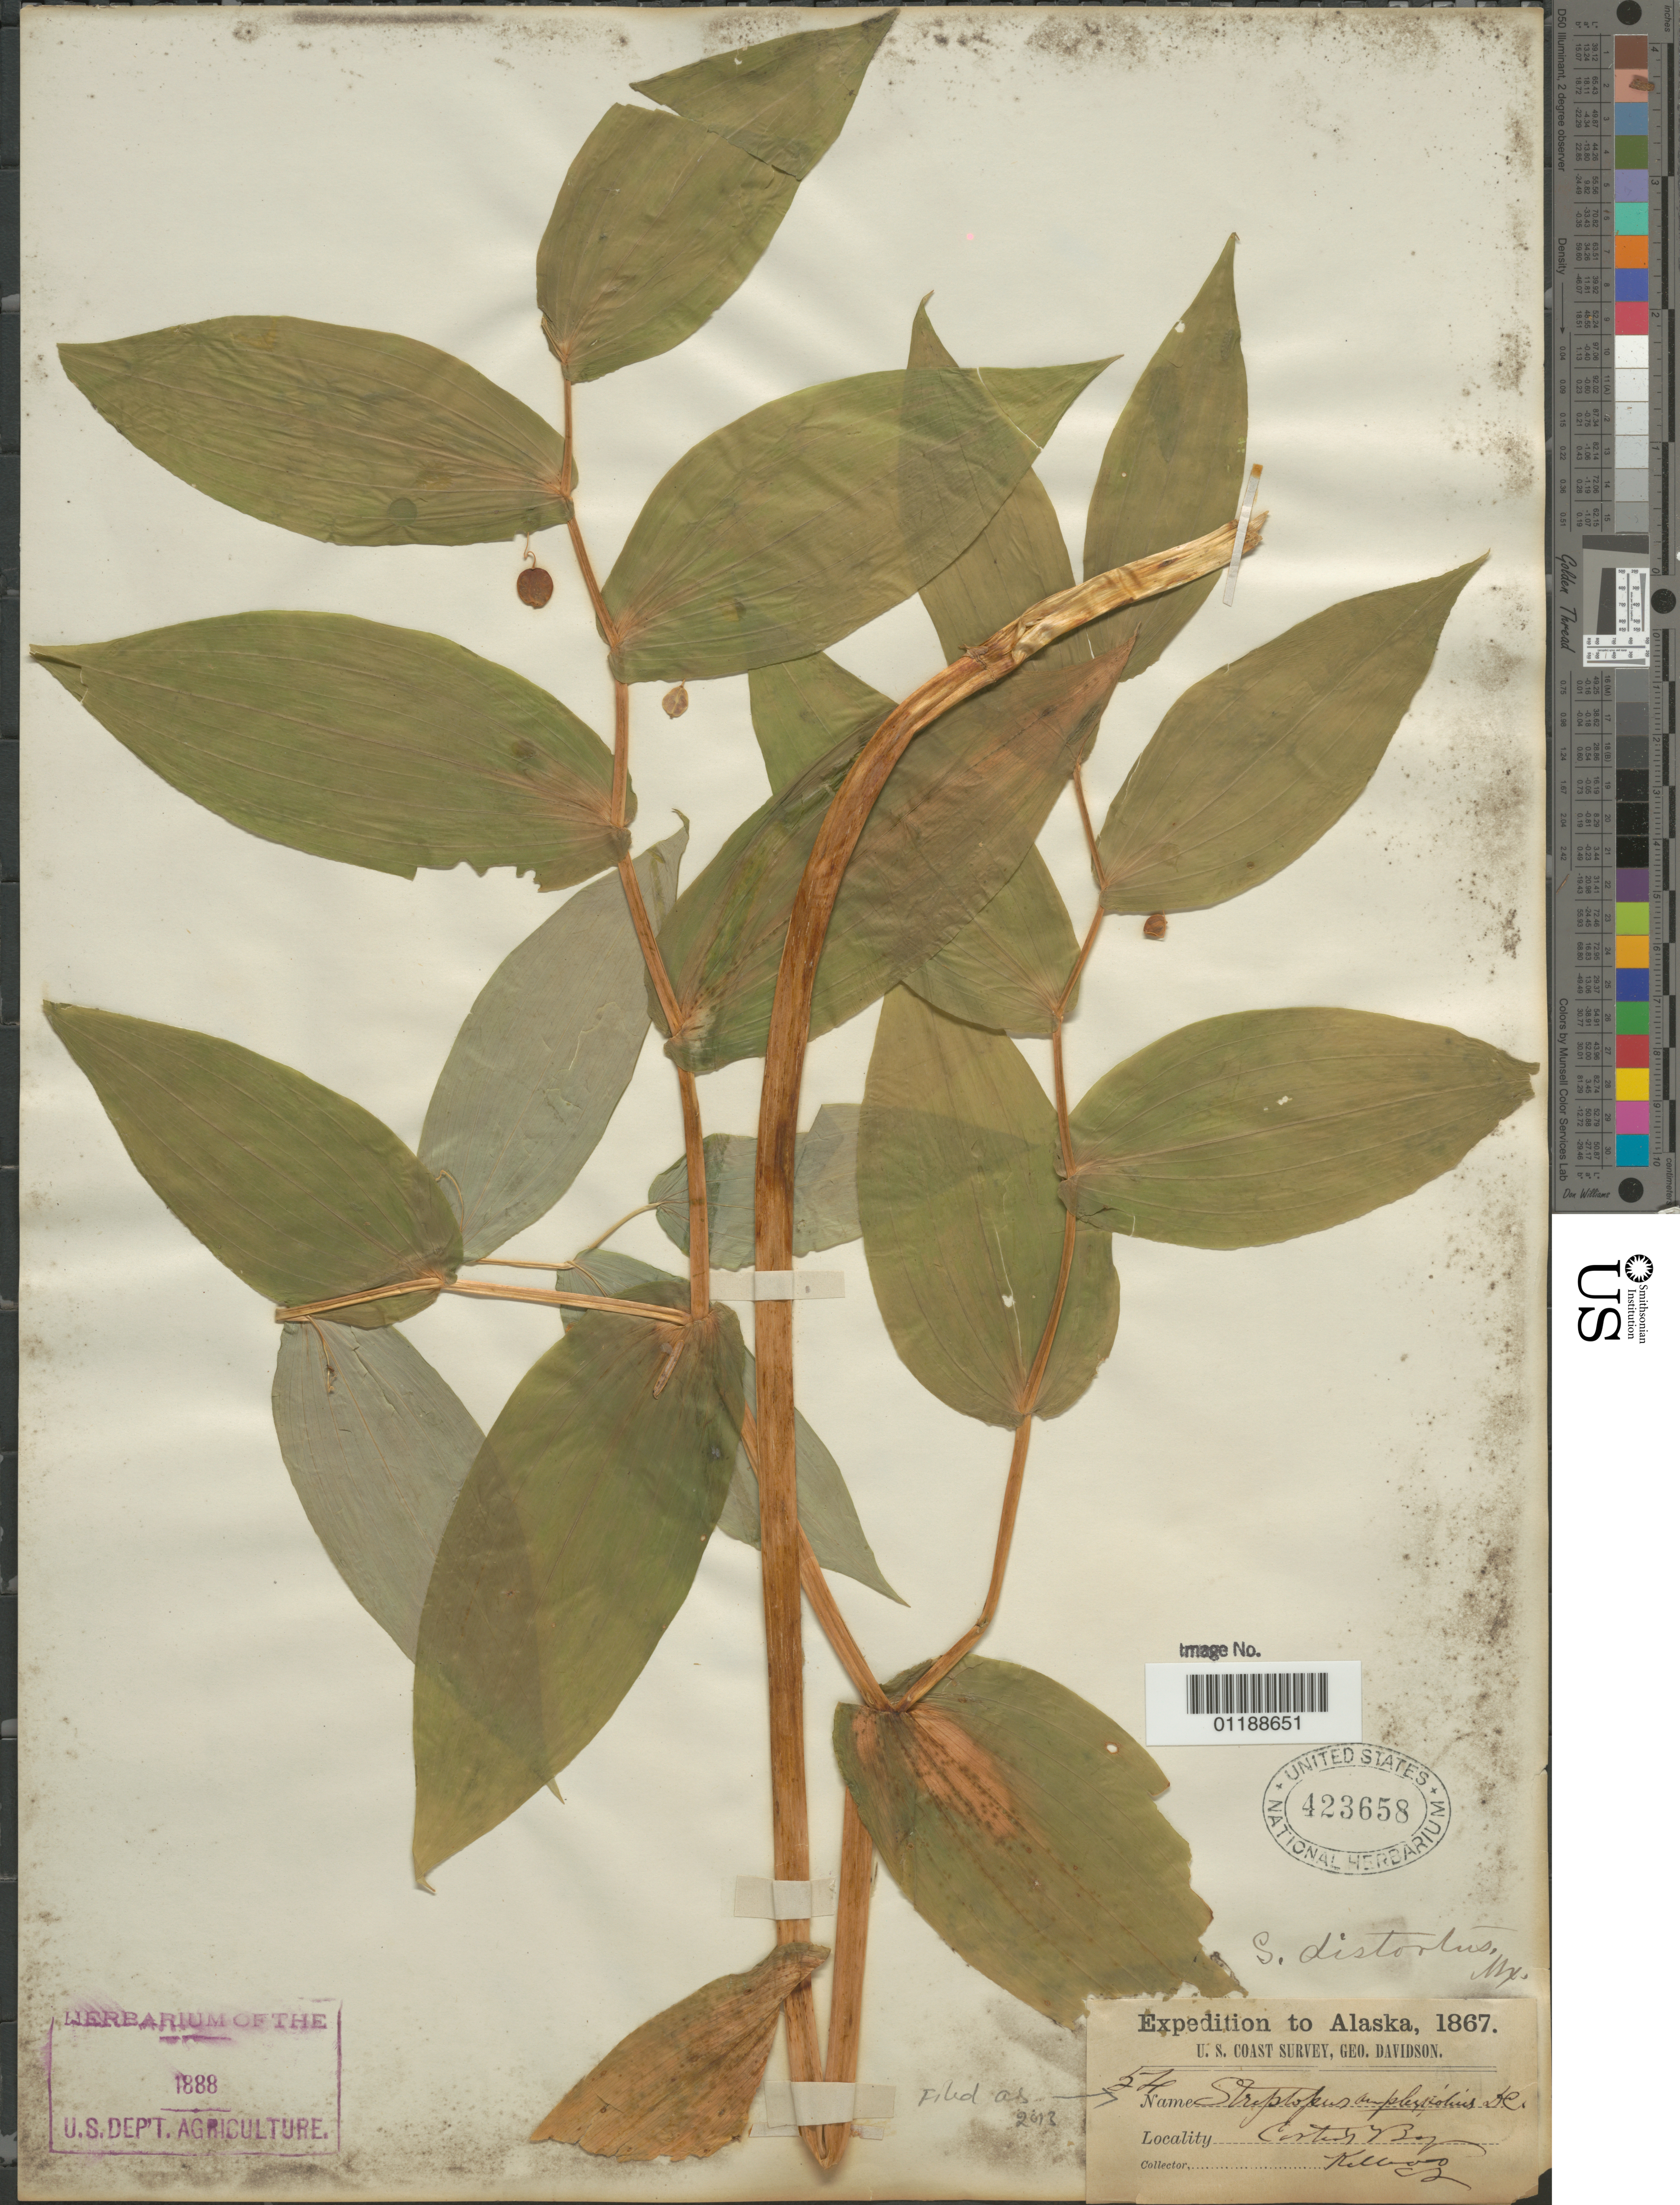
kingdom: Plantae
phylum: Tracheophyta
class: Liliopsida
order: Liliales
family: Liliaceae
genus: Streptopus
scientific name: Streptopus amplexifolius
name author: DC.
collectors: A. Kellogg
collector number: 54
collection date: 1867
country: United States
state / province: Alaska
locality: Carter Bay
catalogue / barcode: US 423658